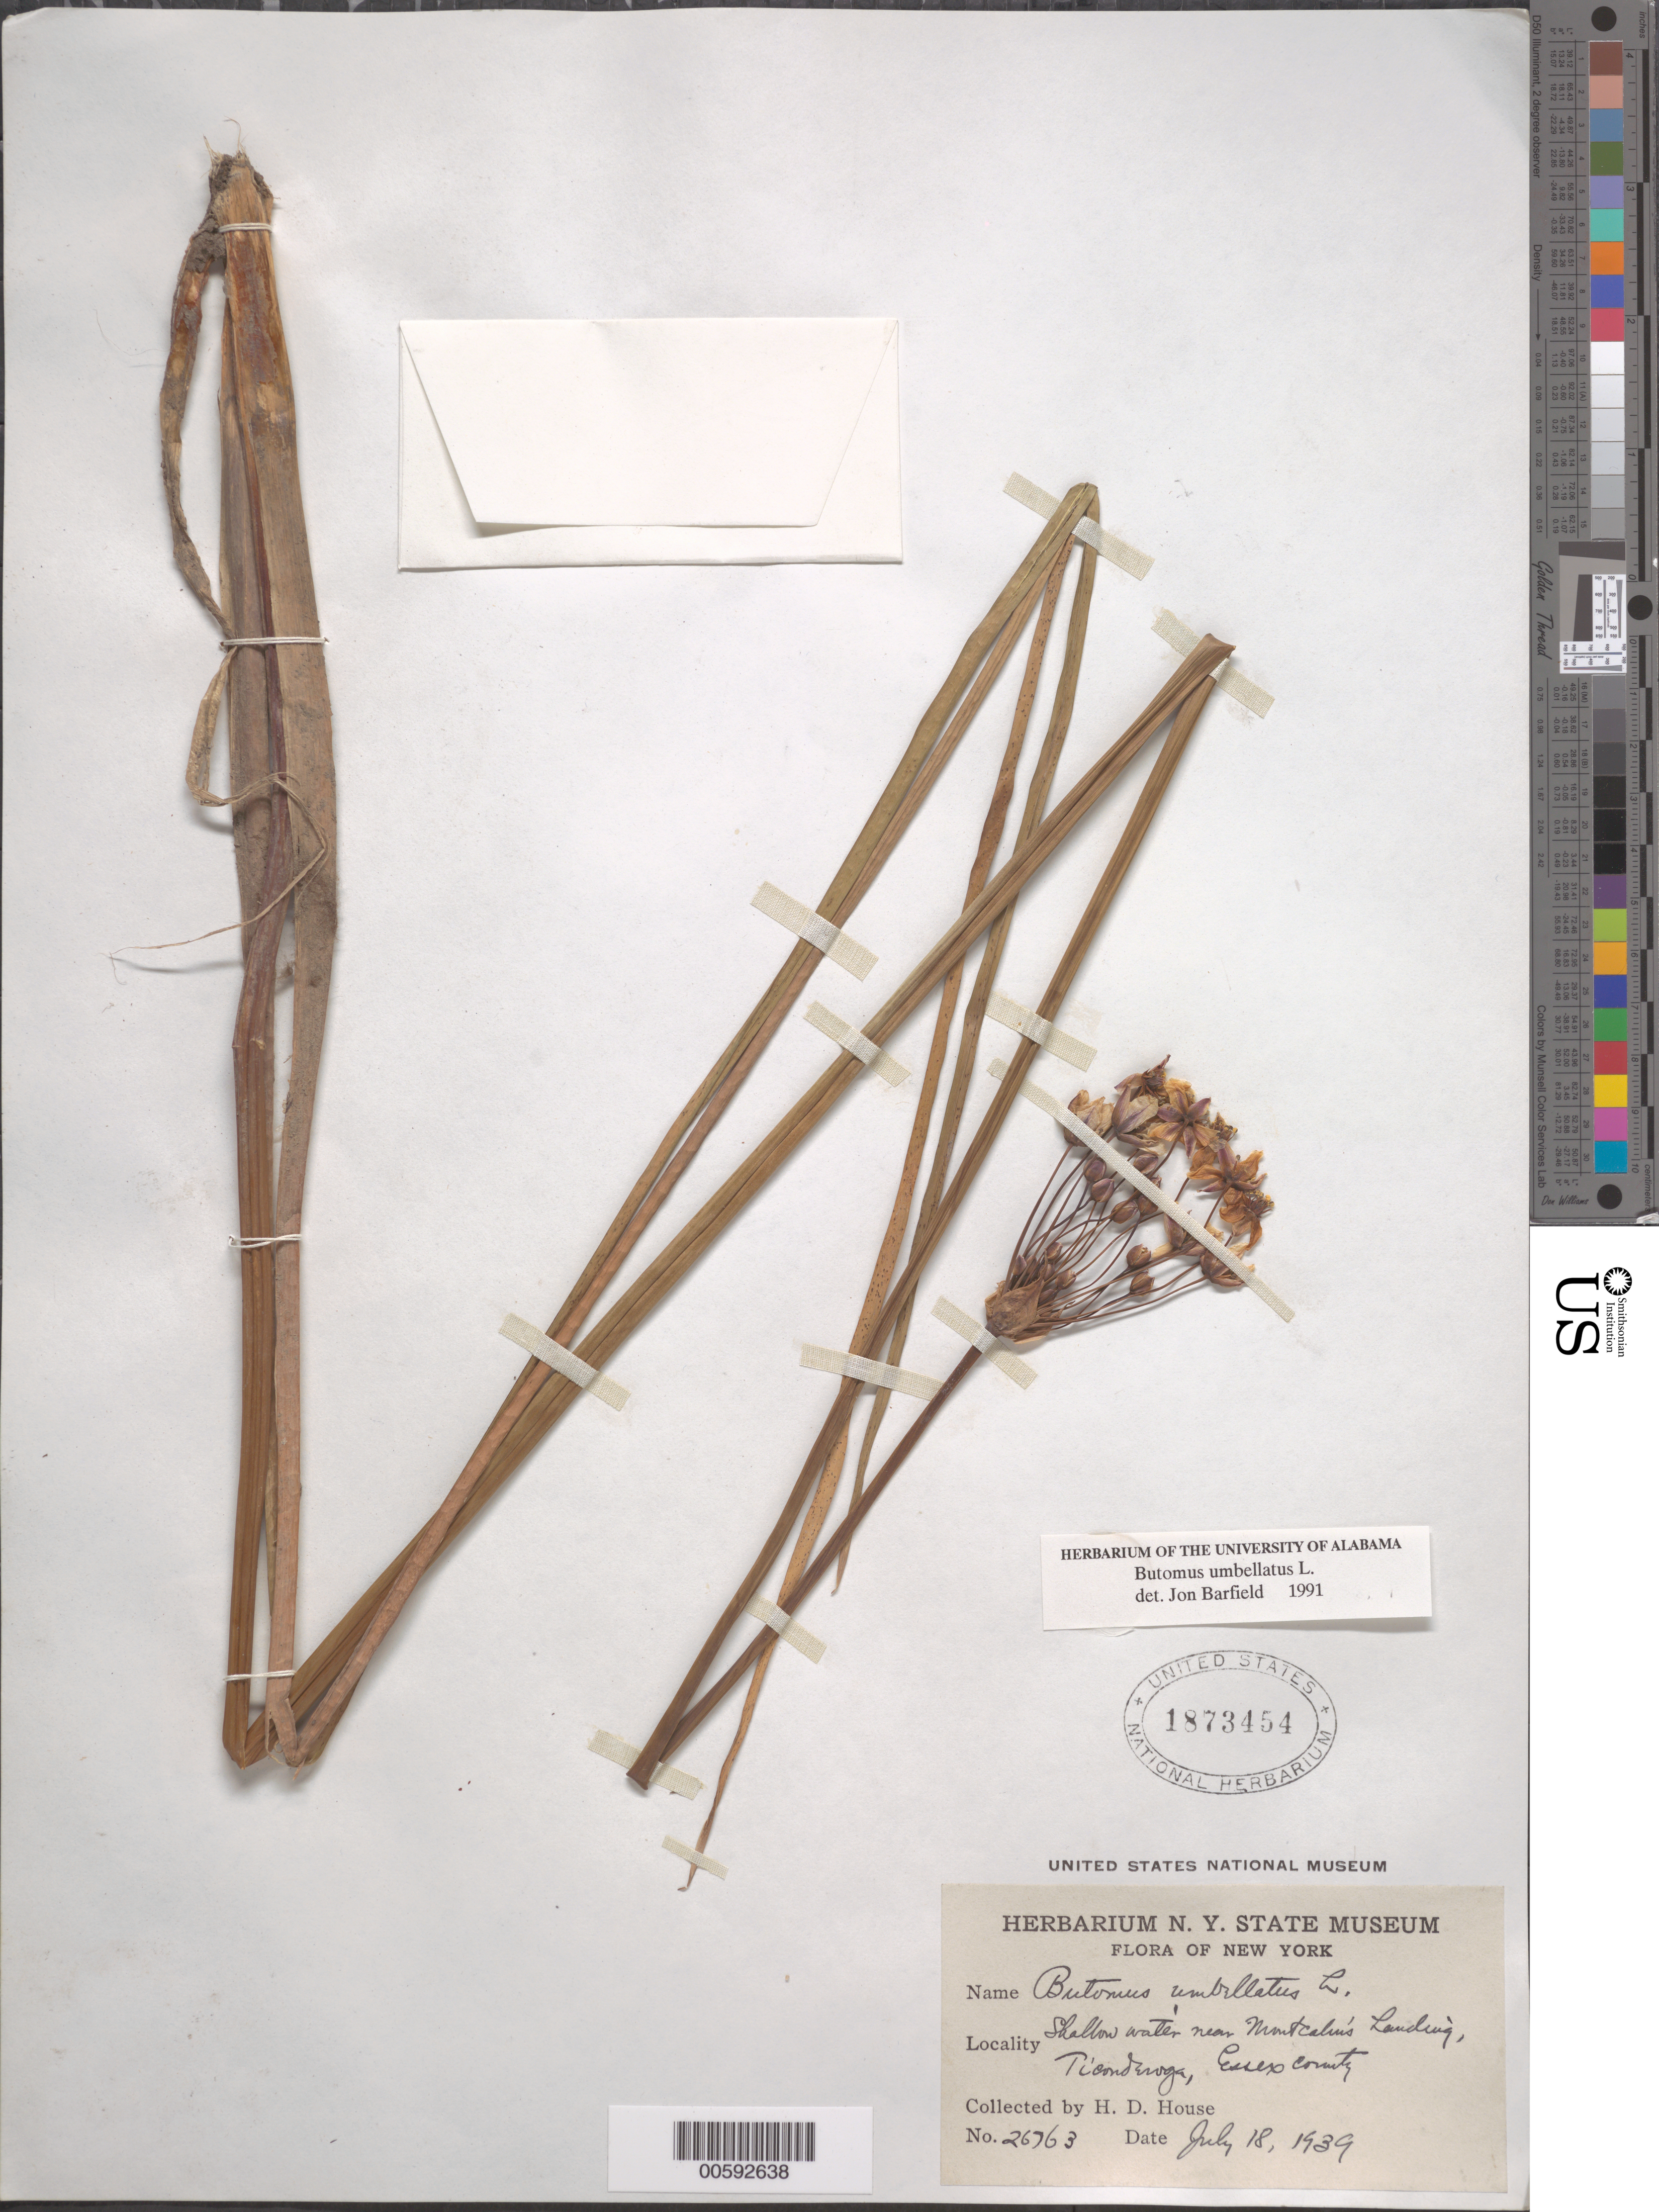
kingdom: Plantae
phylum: Tracheophyta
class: Liliopsida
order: Alismatales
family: Butomaceae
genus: Butomus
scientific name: Butomus umbellatus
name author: L.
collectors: H. D. House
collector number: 26763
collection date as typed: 18 Jul 1939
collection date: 1939-07-18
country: United States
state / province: New York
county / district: Essex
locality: Near Montcalm's Landing, Ticonderoga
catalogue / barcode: US 1873454